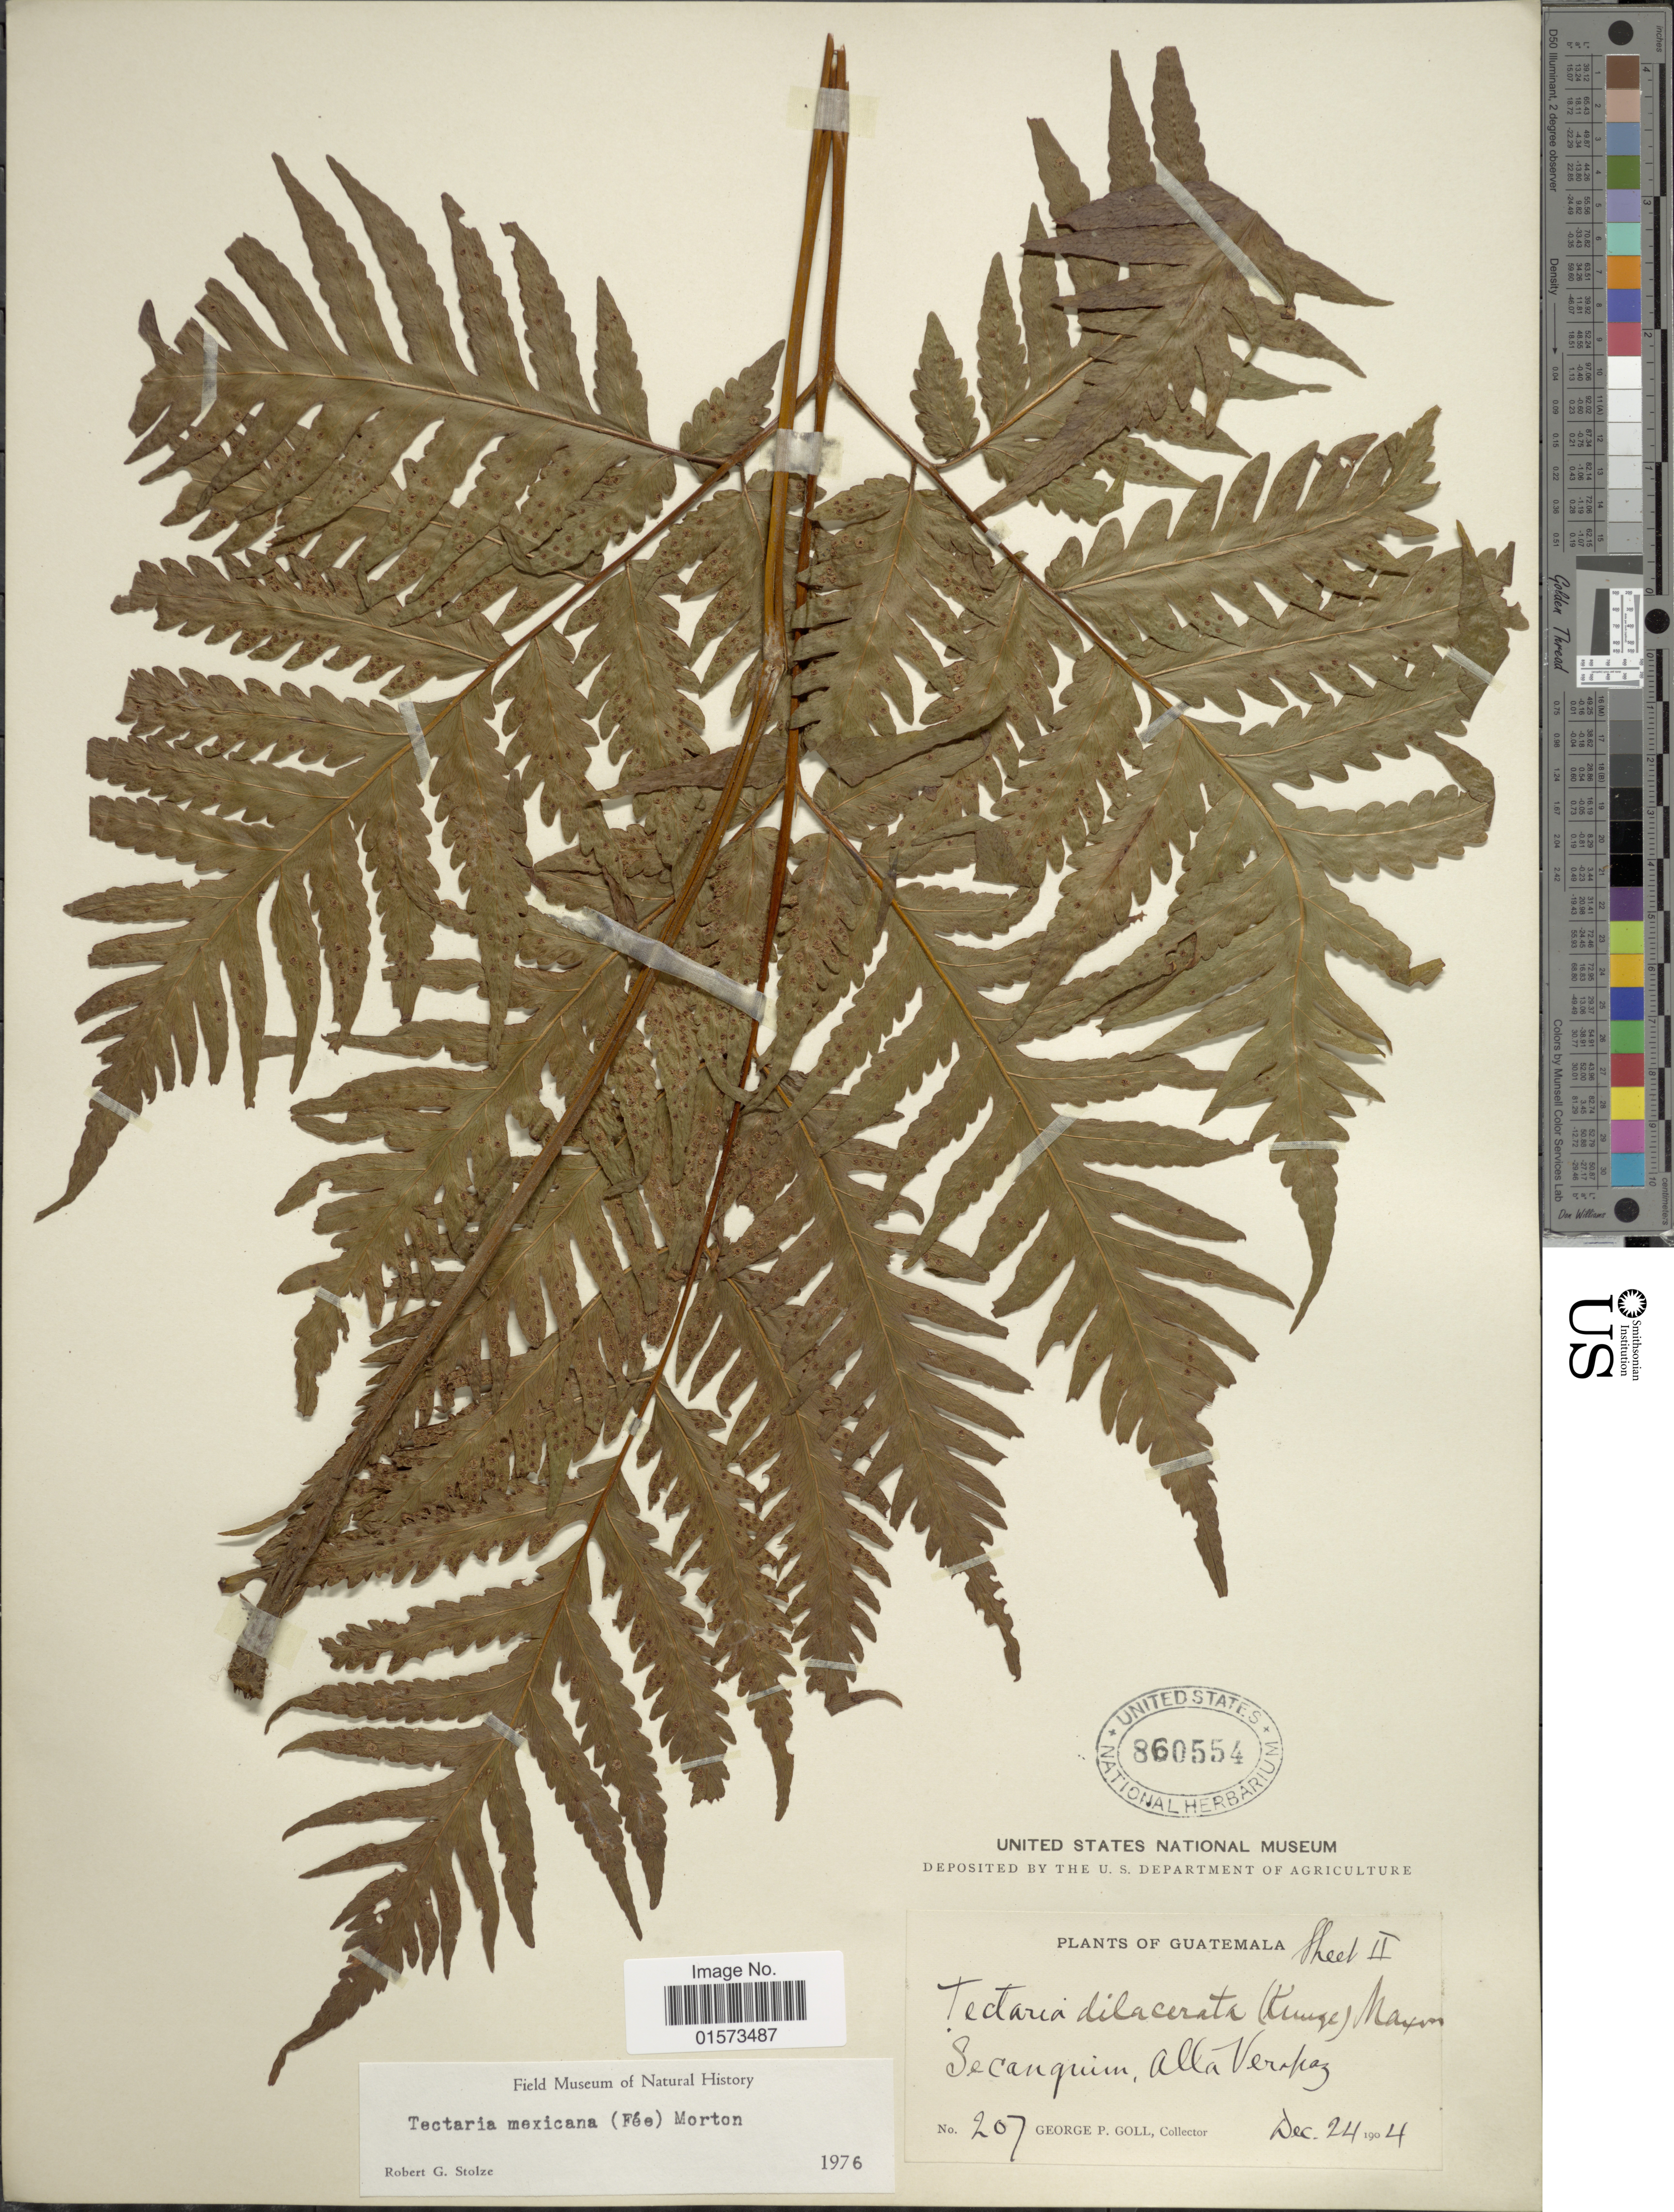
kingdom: Plantae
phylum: Tracheophyta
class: Polypodiopsida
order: Polypodiales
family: Tectariaceae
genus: Tectaria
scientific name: Tectaria mexicana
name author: (Fée) C.V. Morton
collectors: G. P. Goll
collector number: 207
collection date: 1904-12-24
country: Guatemala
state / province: Alta Verapaz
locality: Secanguim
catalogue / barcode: US 860554